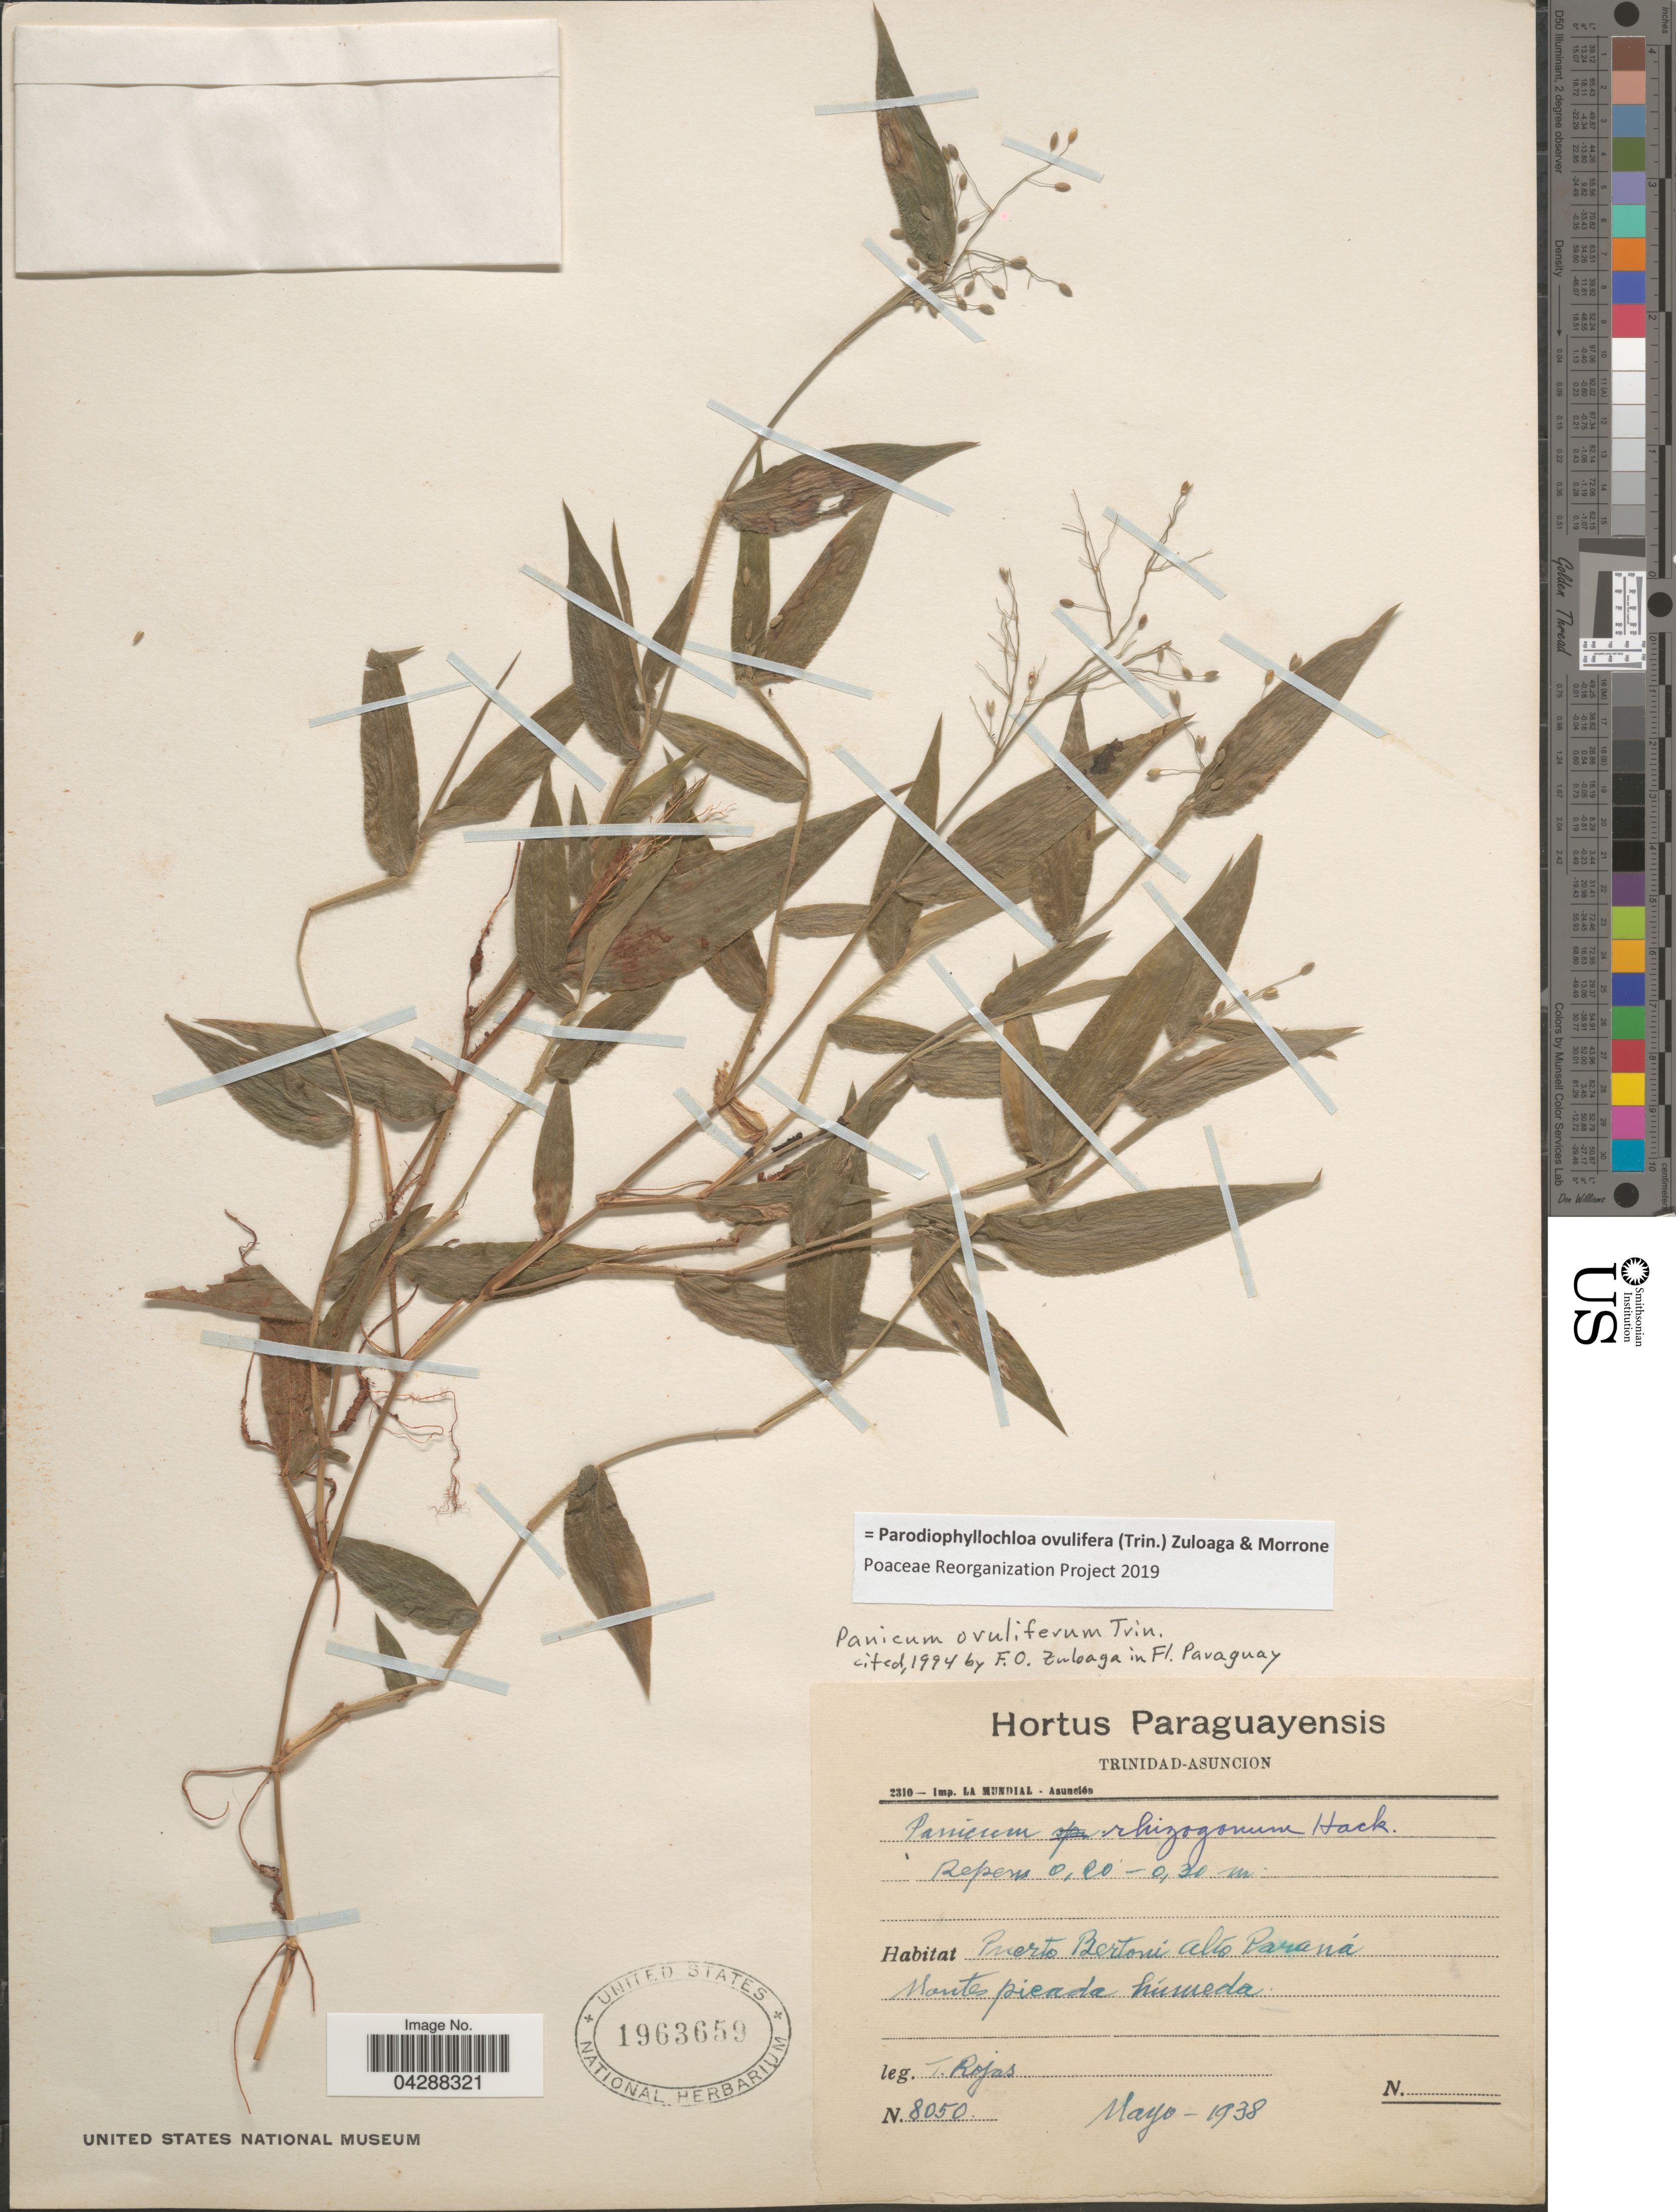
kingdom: Plantae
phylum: Tracheophyta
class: Liliopsida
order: Poales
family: Poaceae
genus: Parodiophyllochloa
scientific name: Parodiophyllochloa ovulifera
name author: (Trin.) Zuloaga & Morrone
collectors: T. Rojas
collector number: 8050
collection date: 1938-05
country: Paraguay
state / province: Alto Parana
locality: Puerto Bertoni Alto Paraná. Montes pieada húmeda.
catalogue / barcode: US 1963659